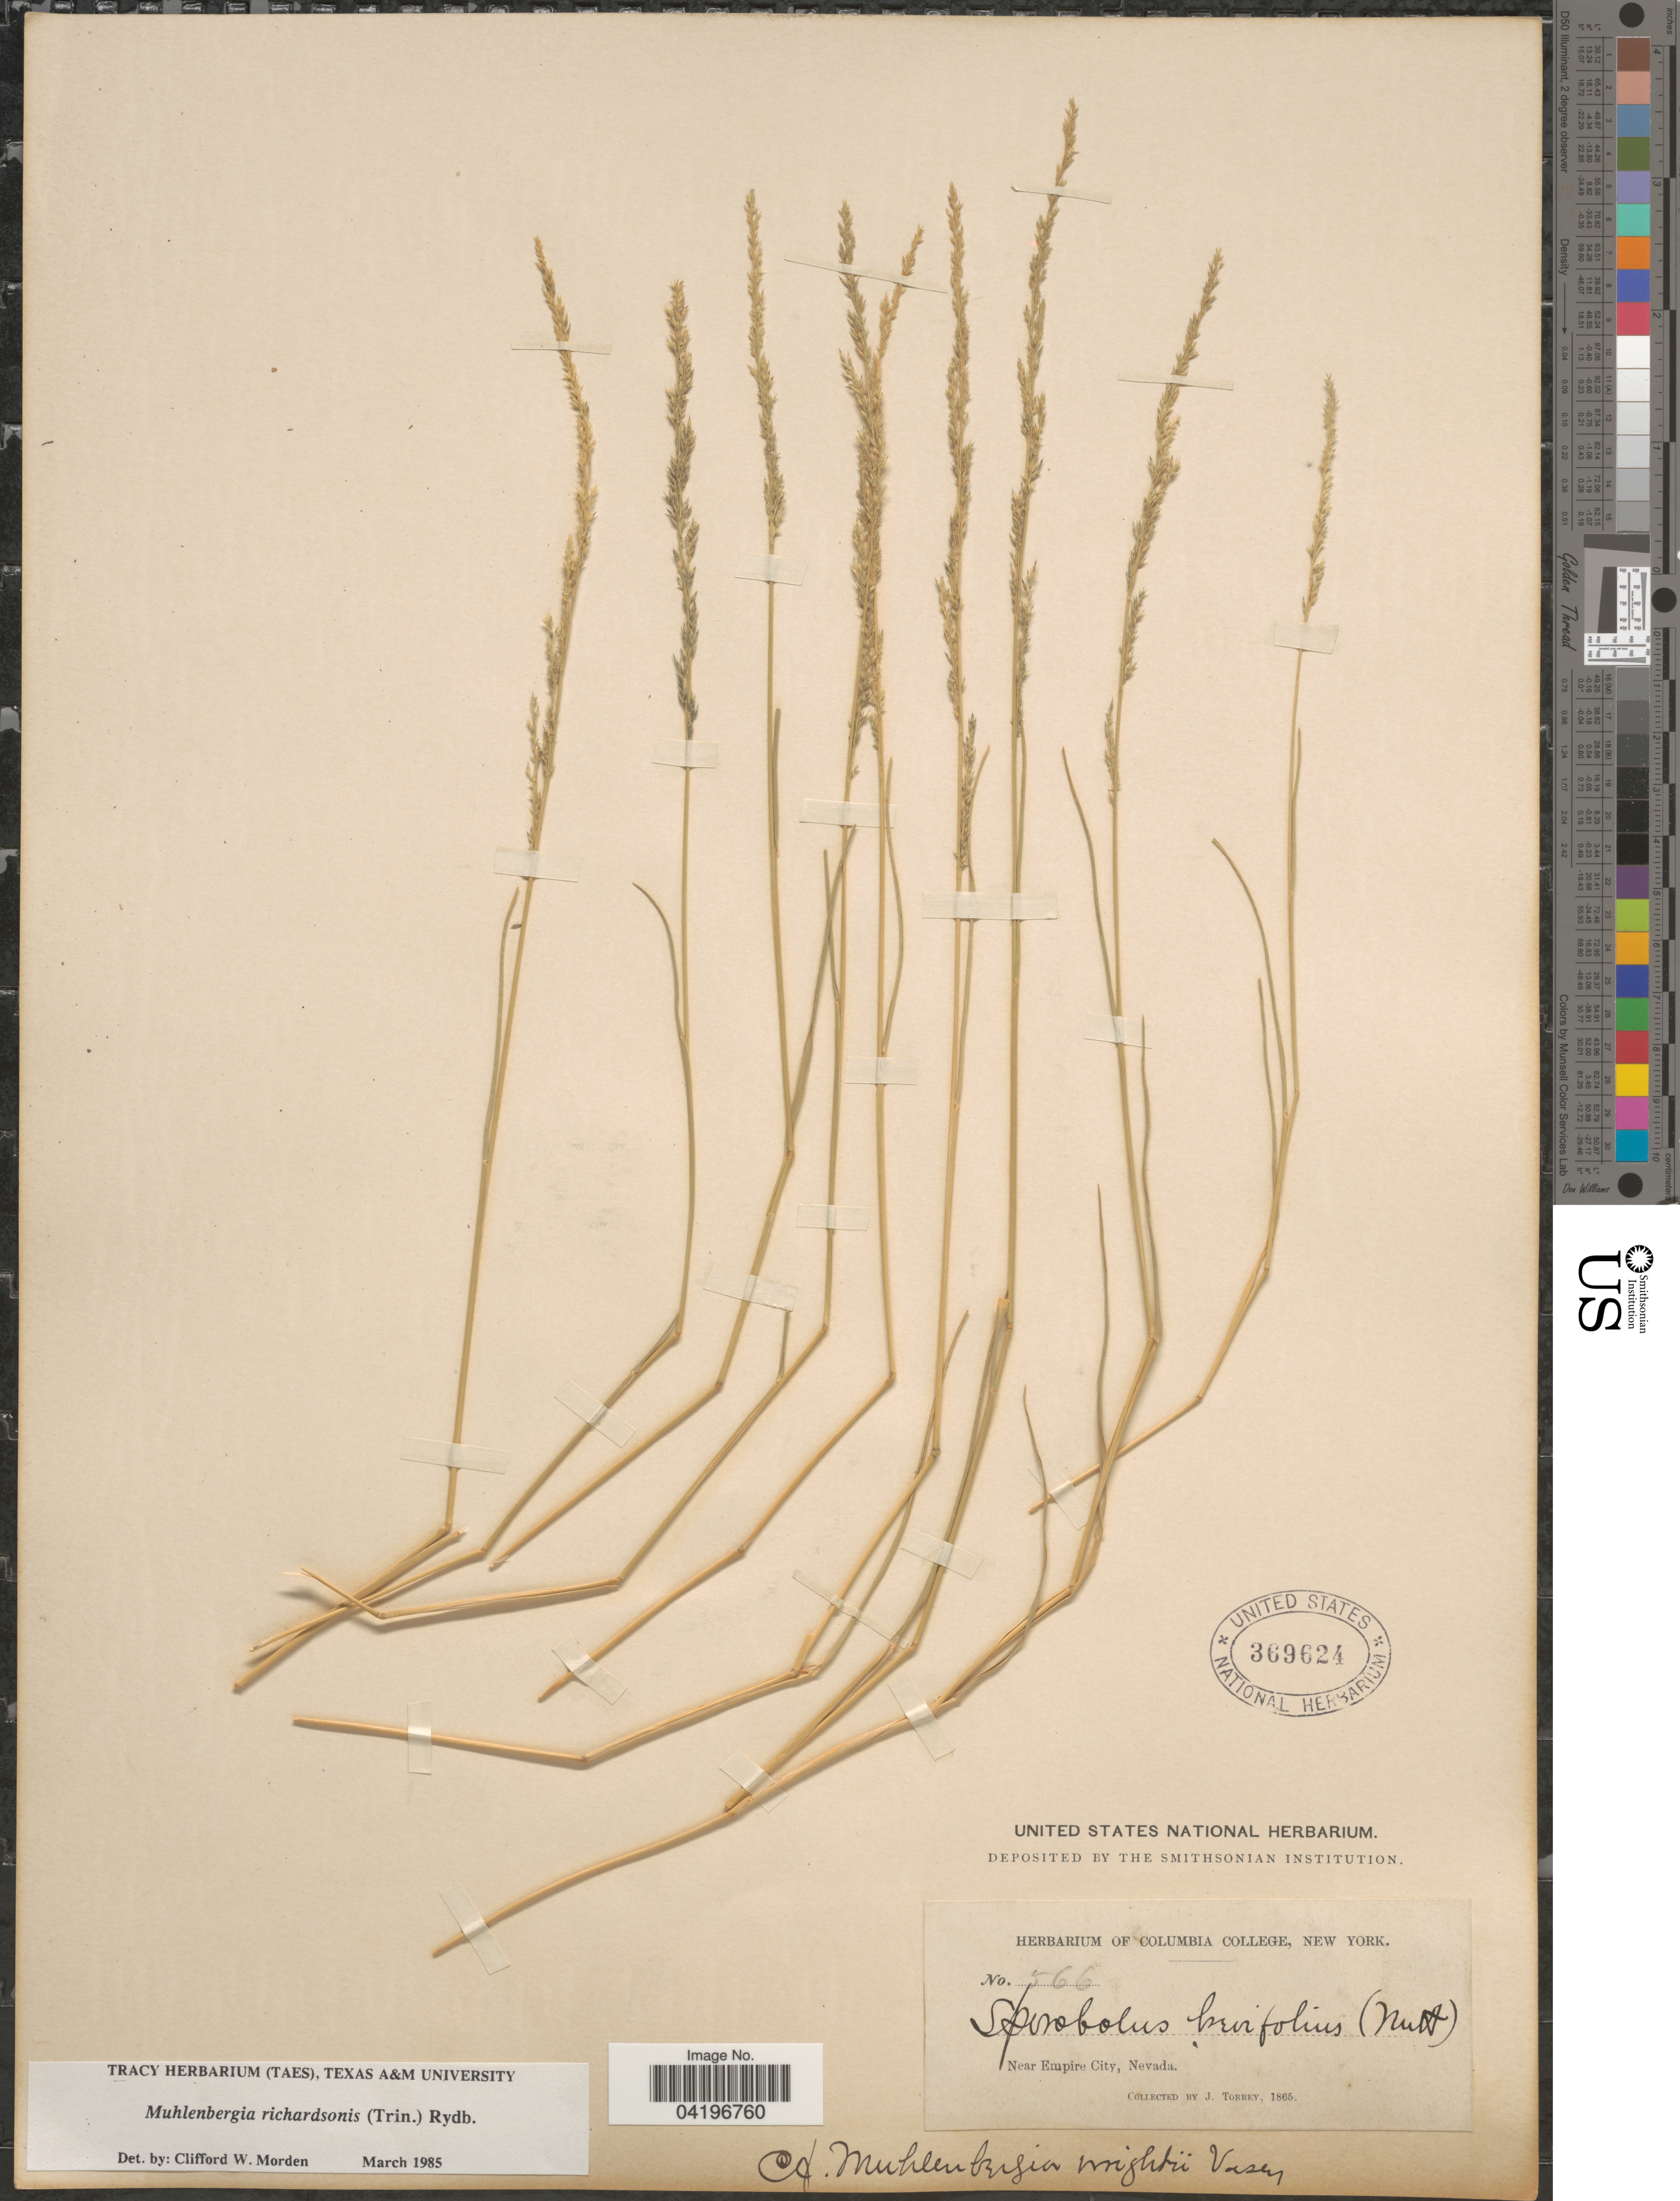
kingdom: Plantae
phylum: Tracheophyta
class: Liliopsida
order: Poales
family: Poaceae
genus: Muhlenbergia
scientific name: Muhlenbergia richardsonis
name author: (Trin.) Rydb.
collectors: J. Torrey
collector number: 566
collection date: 1865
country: United States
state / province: Nevada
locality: Near Empire City.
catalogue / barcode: US 369624